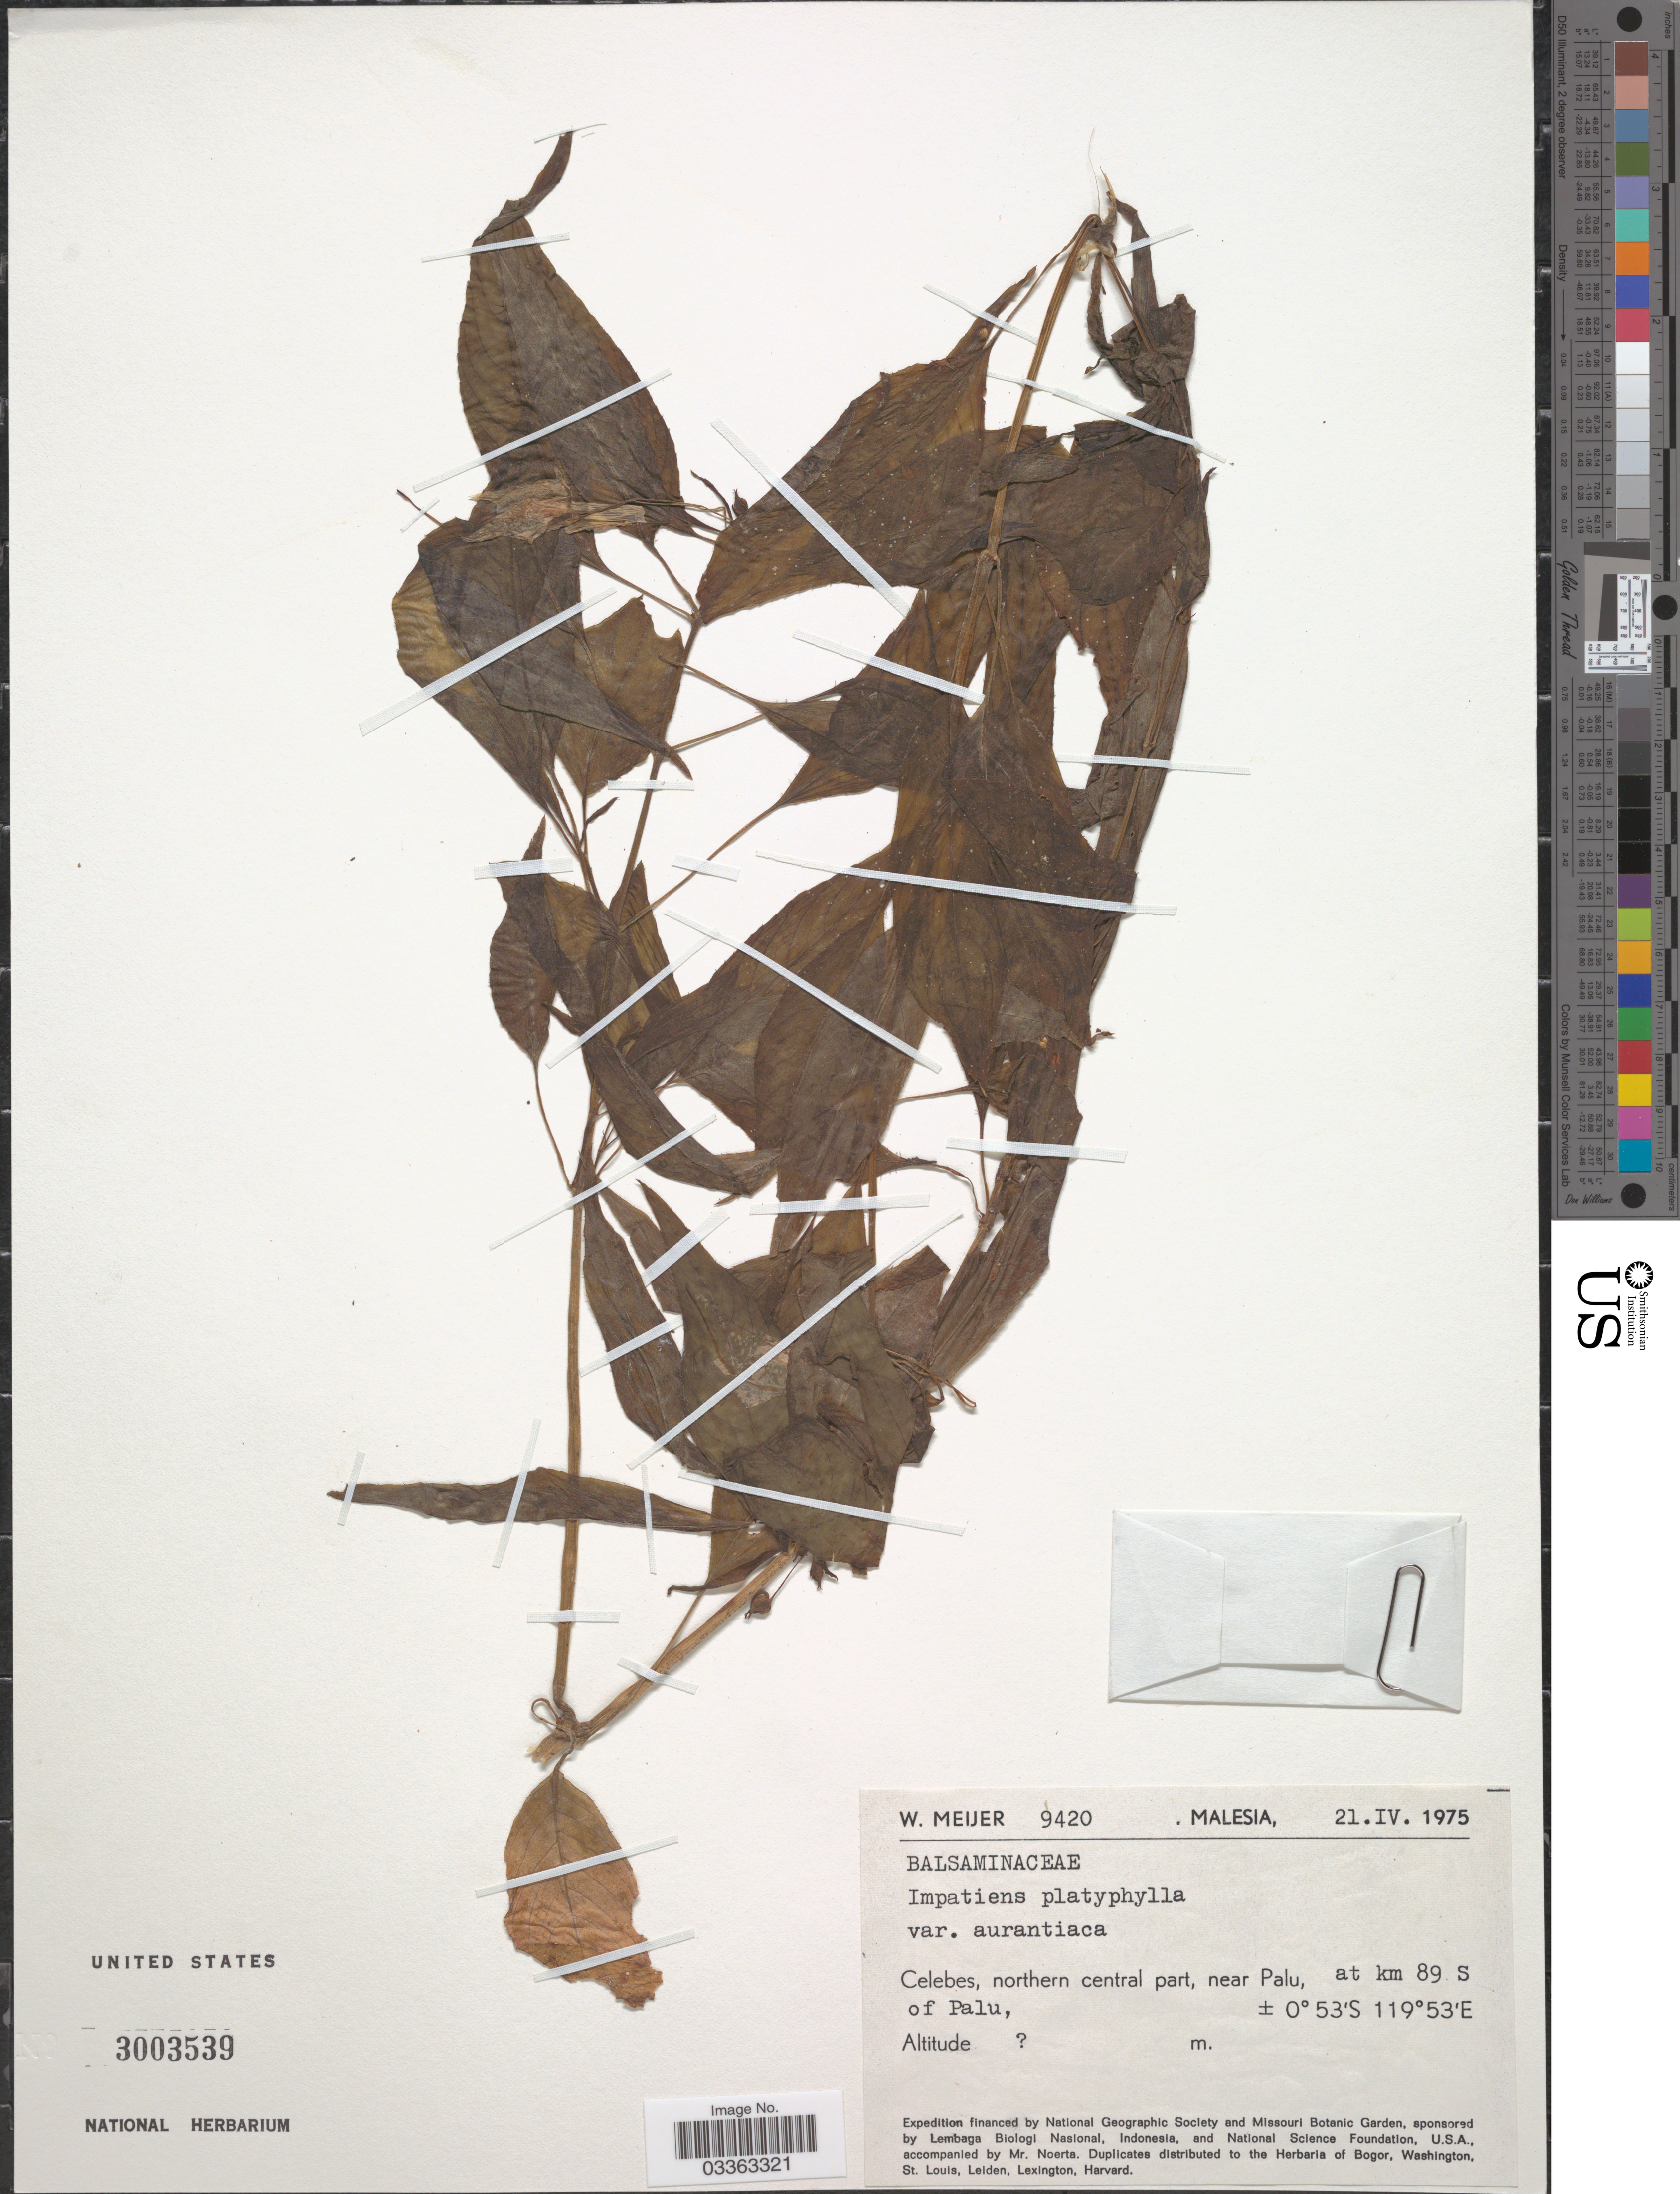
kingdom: Plantae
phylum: Tracheophyta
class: Magnoliopsida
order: Ericales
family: Balsaminaceae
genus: Impatiens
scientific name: Impatiens platypetala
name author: Lindl.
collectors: W. Meijer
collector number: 9420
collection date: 1975-04-21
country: Malaysia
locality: Malesia. Celebes, northern central part, near Palu, at km 89 S of Palu.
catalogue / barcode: US 3003539